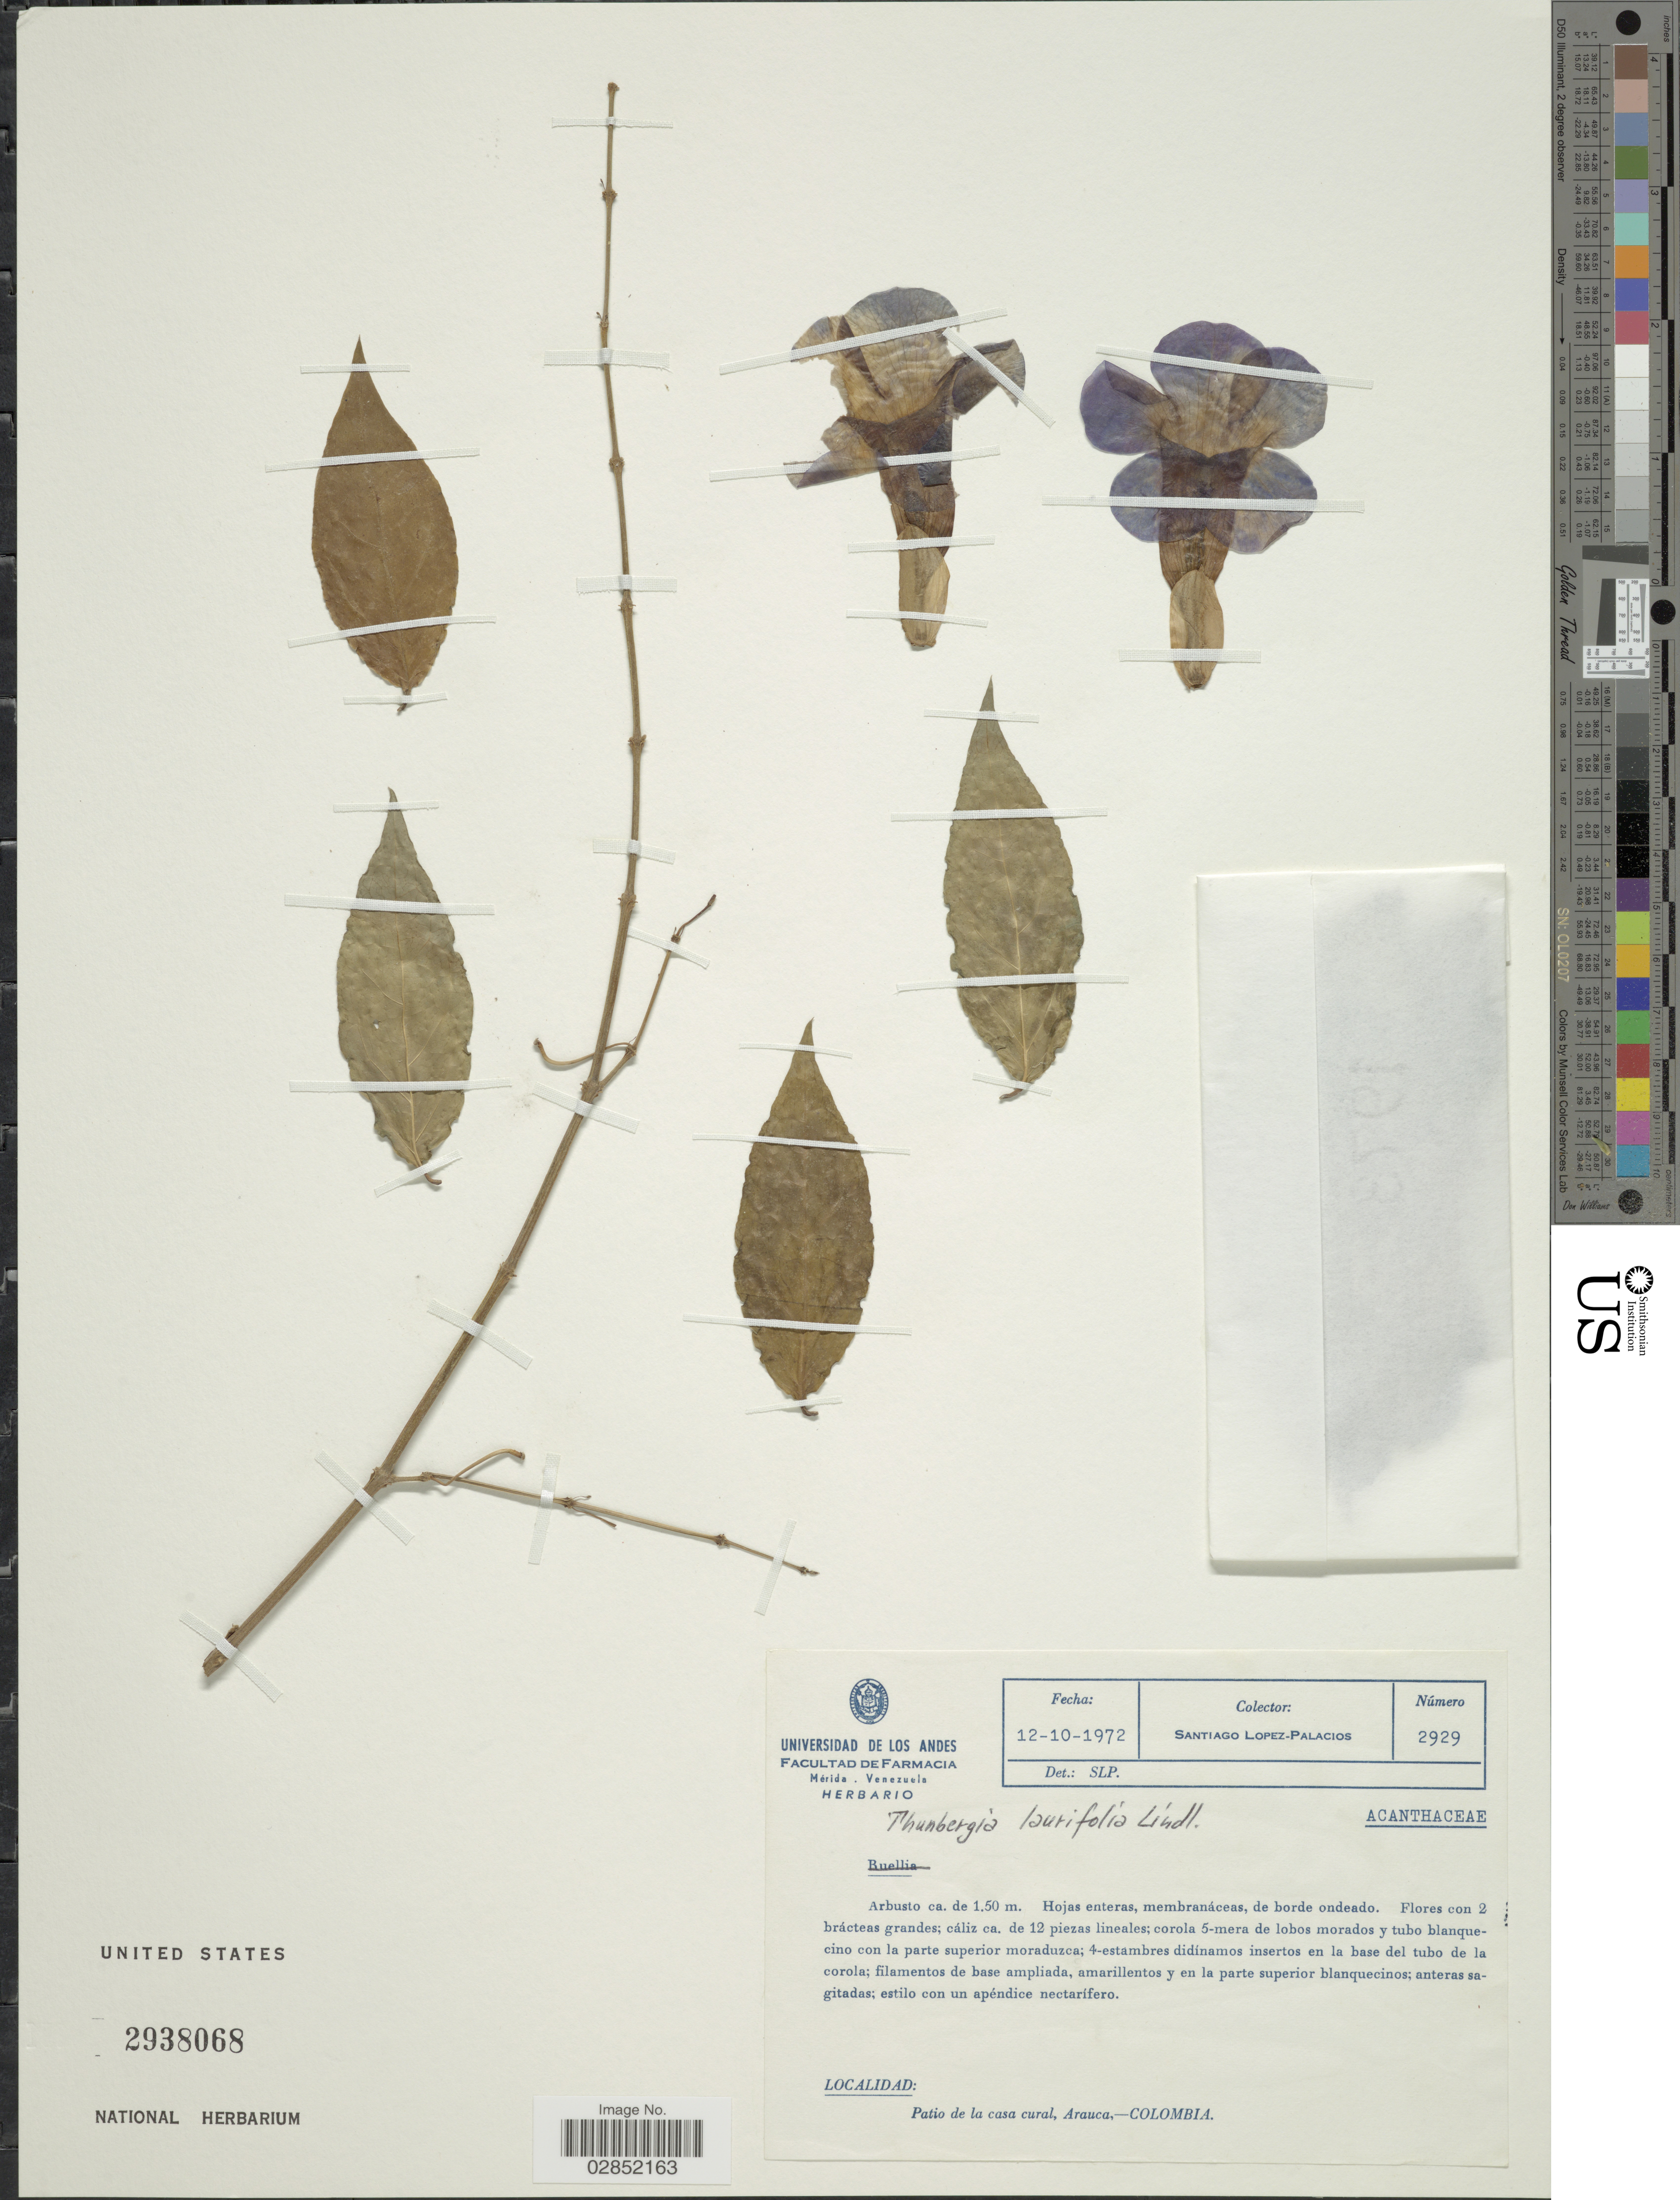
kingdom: Plantae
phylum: Tracheophyta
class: Magnoliopsida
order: Lamiales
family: Acanthaceae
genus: Thunbergia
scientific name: Thunbergia laurifolia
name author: Lindl.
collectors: S. López-Palacios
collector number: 2929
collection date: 1972-10-12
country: Colombia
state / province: Arauca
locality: Patio de la casa cural.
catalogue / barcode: US 2938068